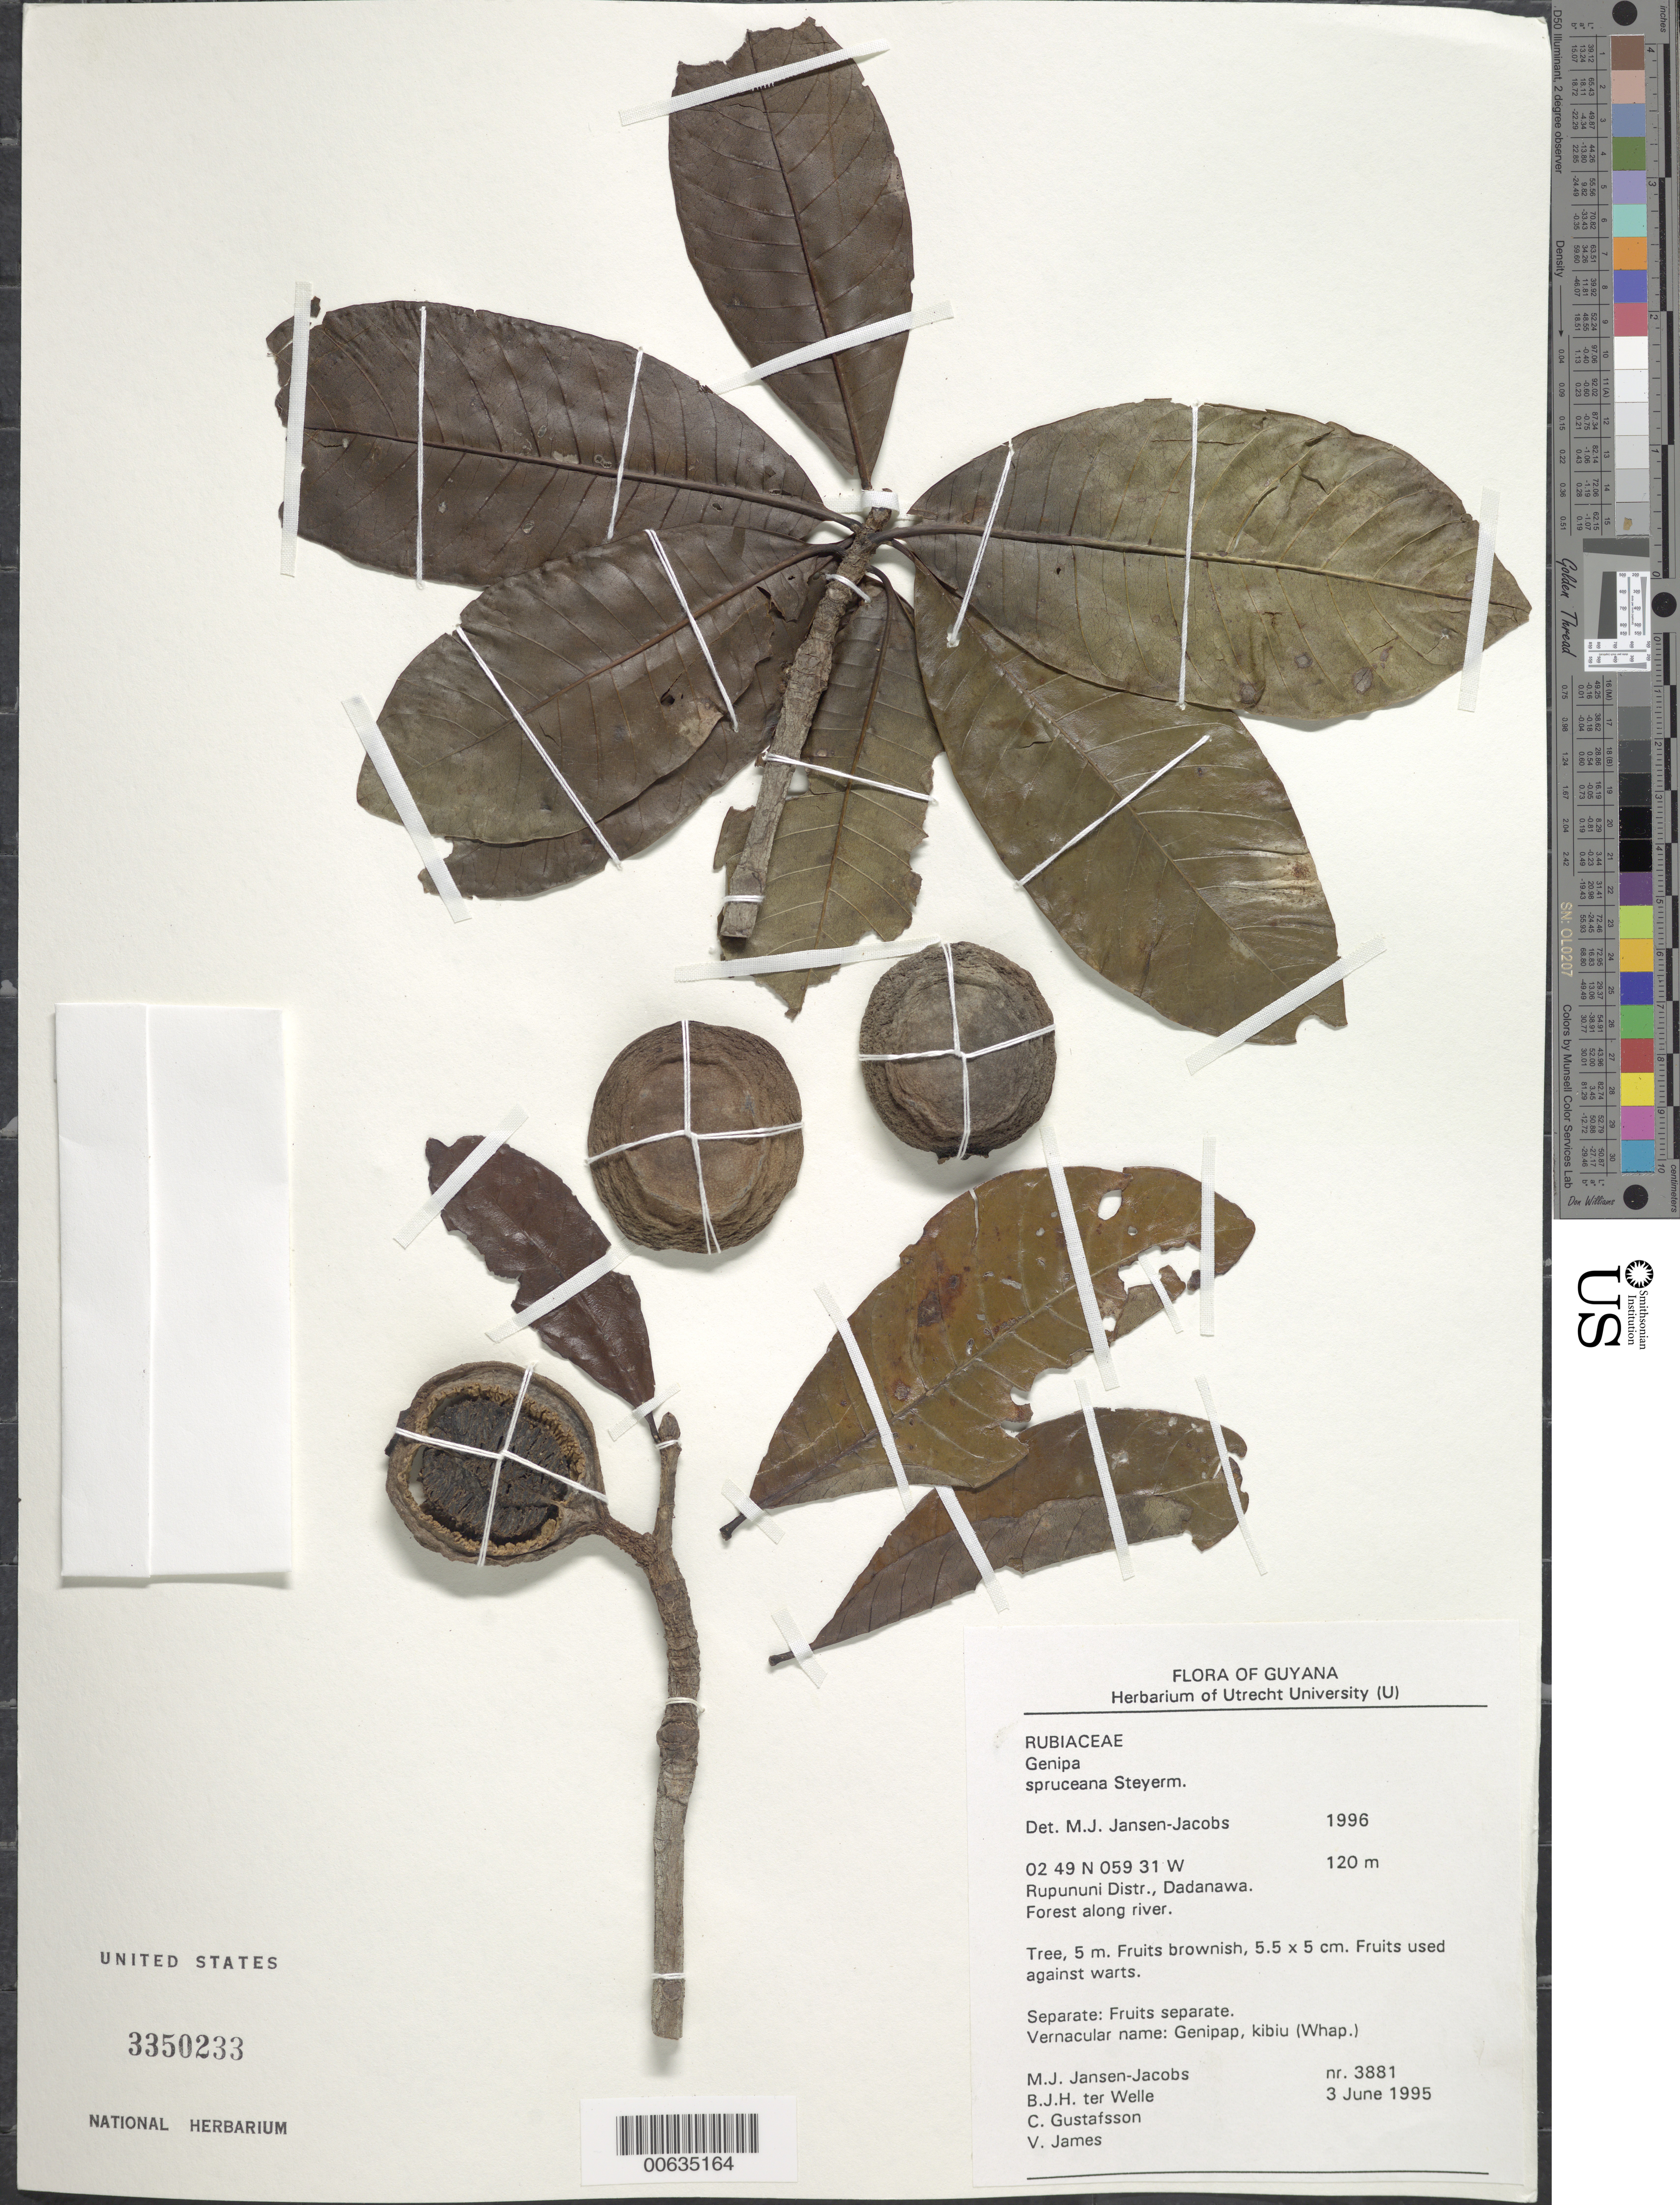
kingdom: Plantae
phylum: Tracheophyta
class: Magnoliopsida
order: Gentianales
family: Rubiaceae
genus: Genipa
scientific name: Genipa spruceana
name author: Steyerm.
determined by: Jansen-Jacobs, M. J., (U), Nationaal Herbarium Nederland, Utrecht University branch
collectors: M. J. Jansen-Jacobs, B. Welle, C. G. Gustafsson & V. James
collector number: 3881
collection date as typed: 3-Jun-95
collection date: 1995-06-03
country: Guyana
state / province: U. Takutu-U. Essequibo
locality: Dadanawa, Rupununi River, Rupununi District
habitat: Forest along river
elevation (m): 120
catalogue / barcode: US 3350233